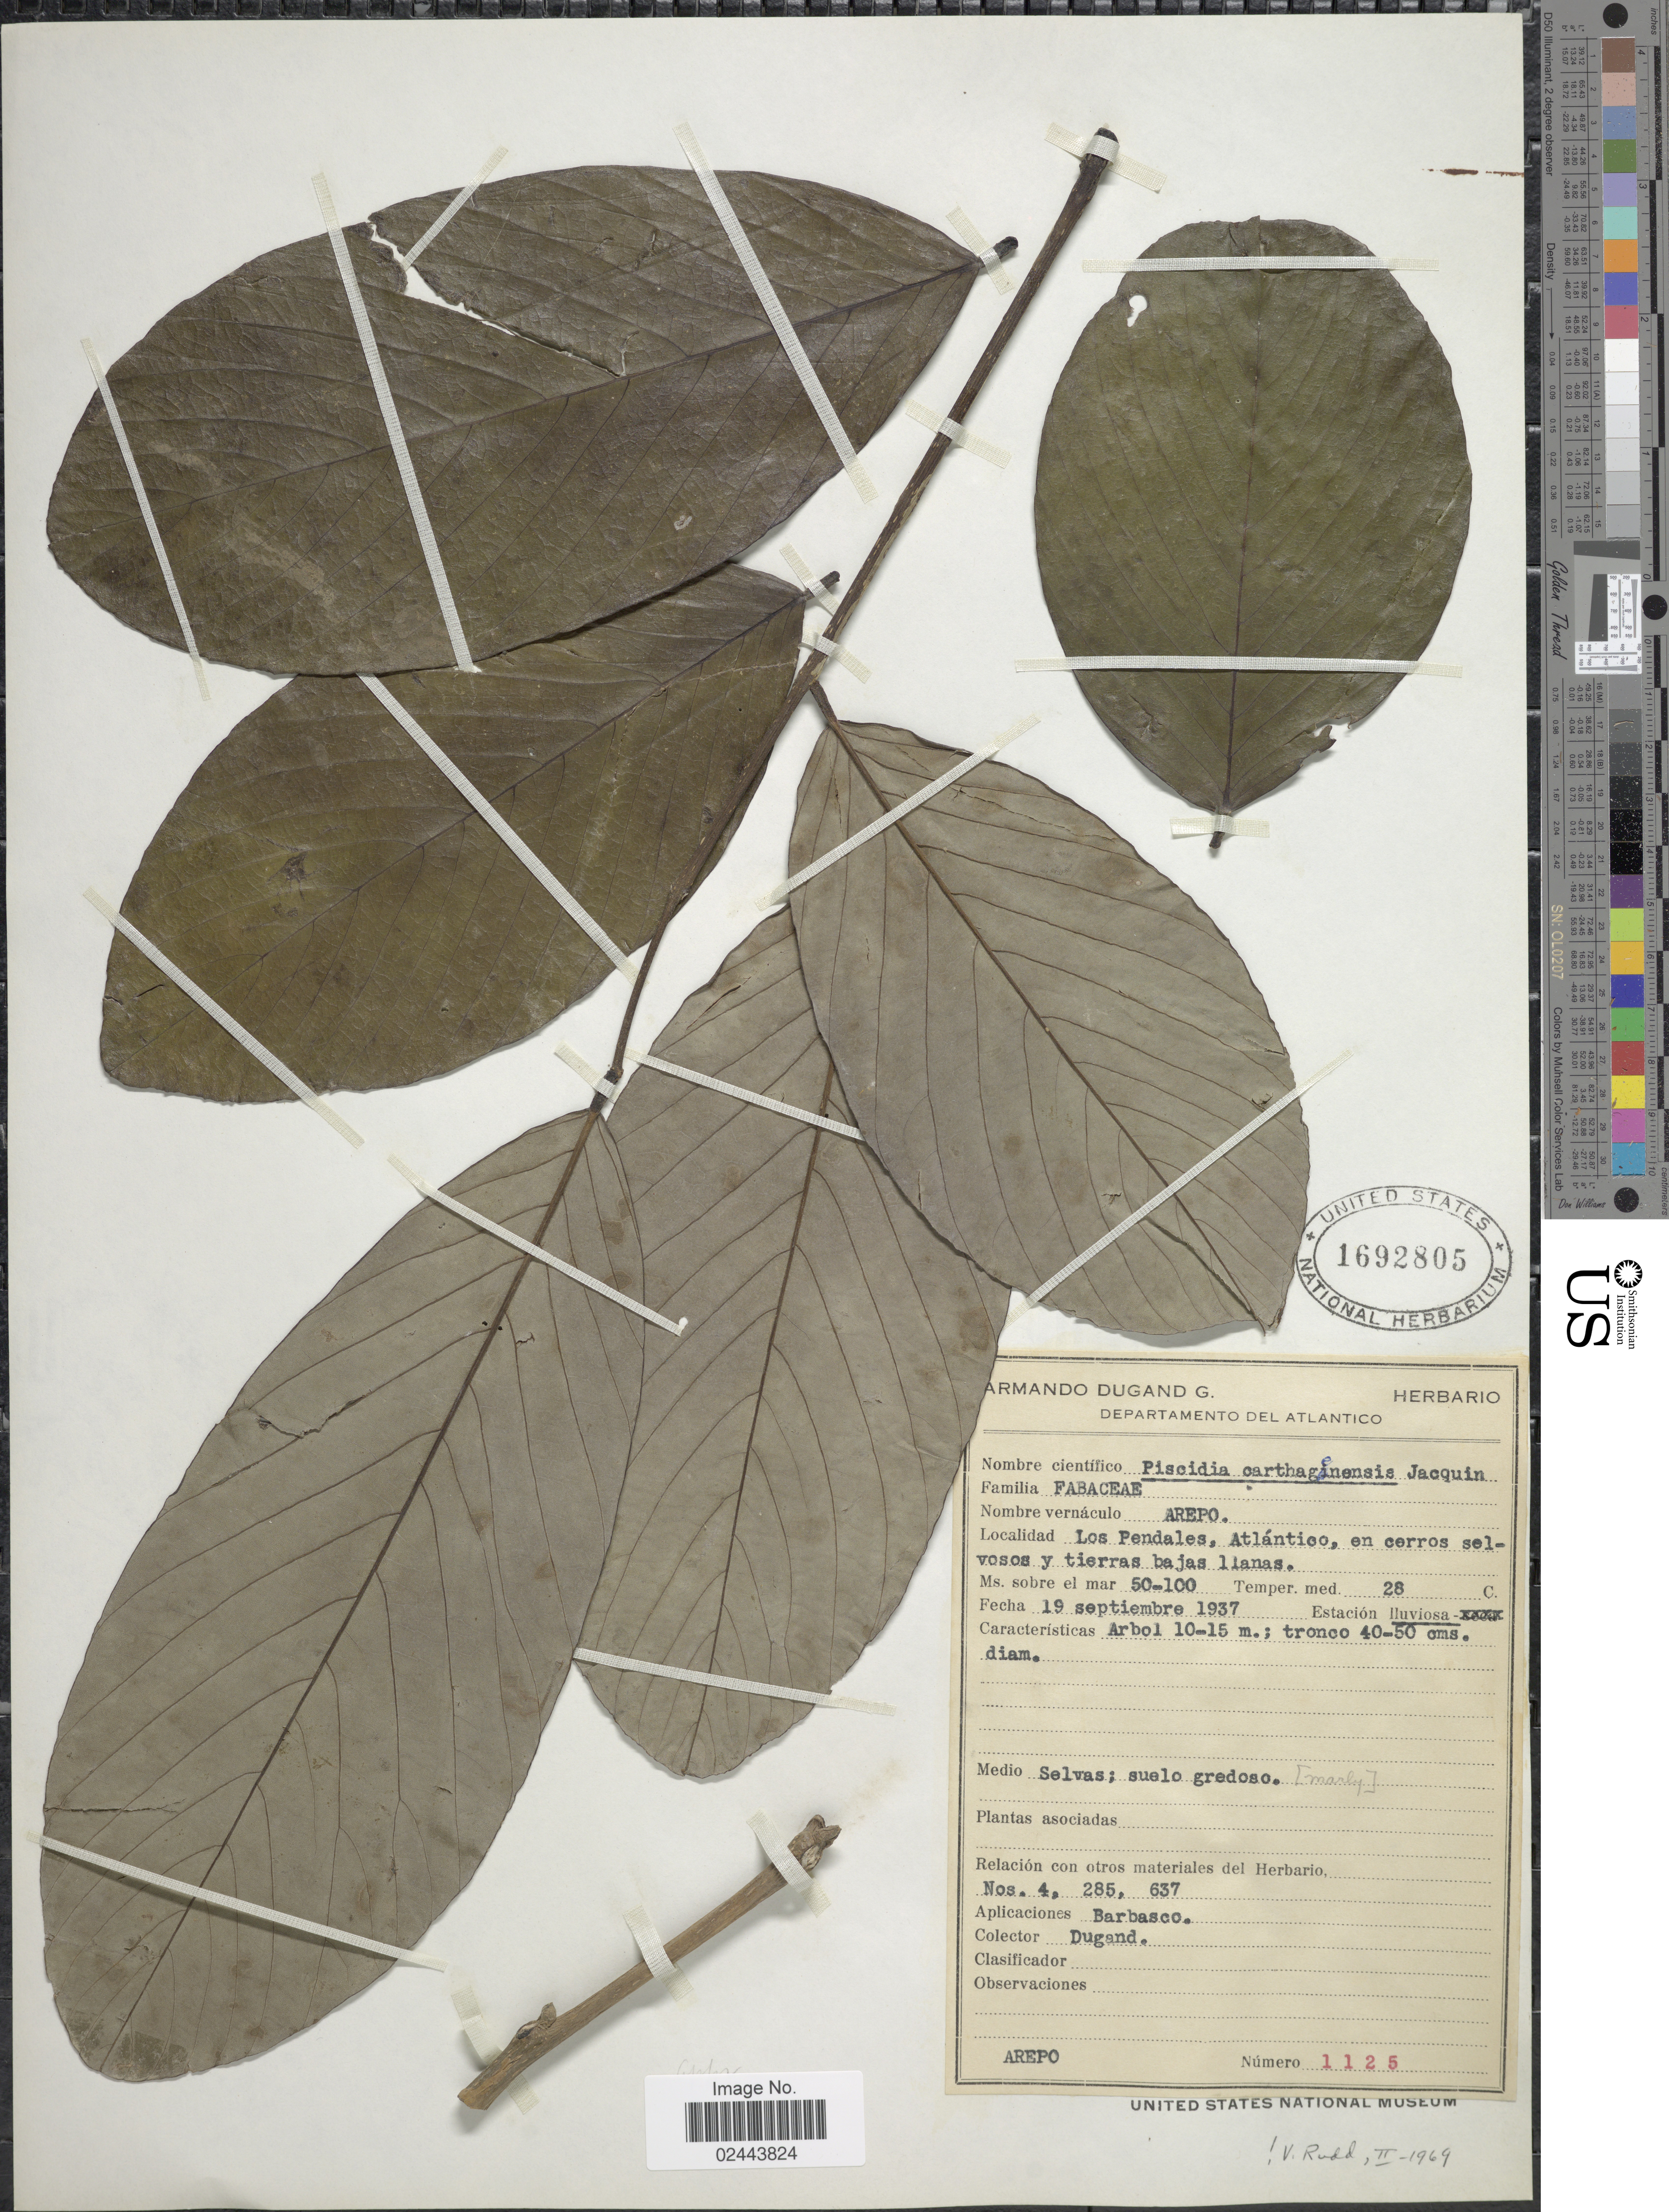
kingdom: Plantae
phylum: Tracheophyta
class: Magnoliopsida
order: Fabales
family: Fabaceae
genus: Piscidia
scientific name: Piscidia carthagenensis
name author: Jacq.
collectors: A. Dugand G.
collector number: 1125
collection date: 1937-09-19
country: Colombia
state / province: Atlántico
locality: Los Pendales, Temper. med. 28 C.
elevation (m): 50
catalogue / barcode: US 1692805